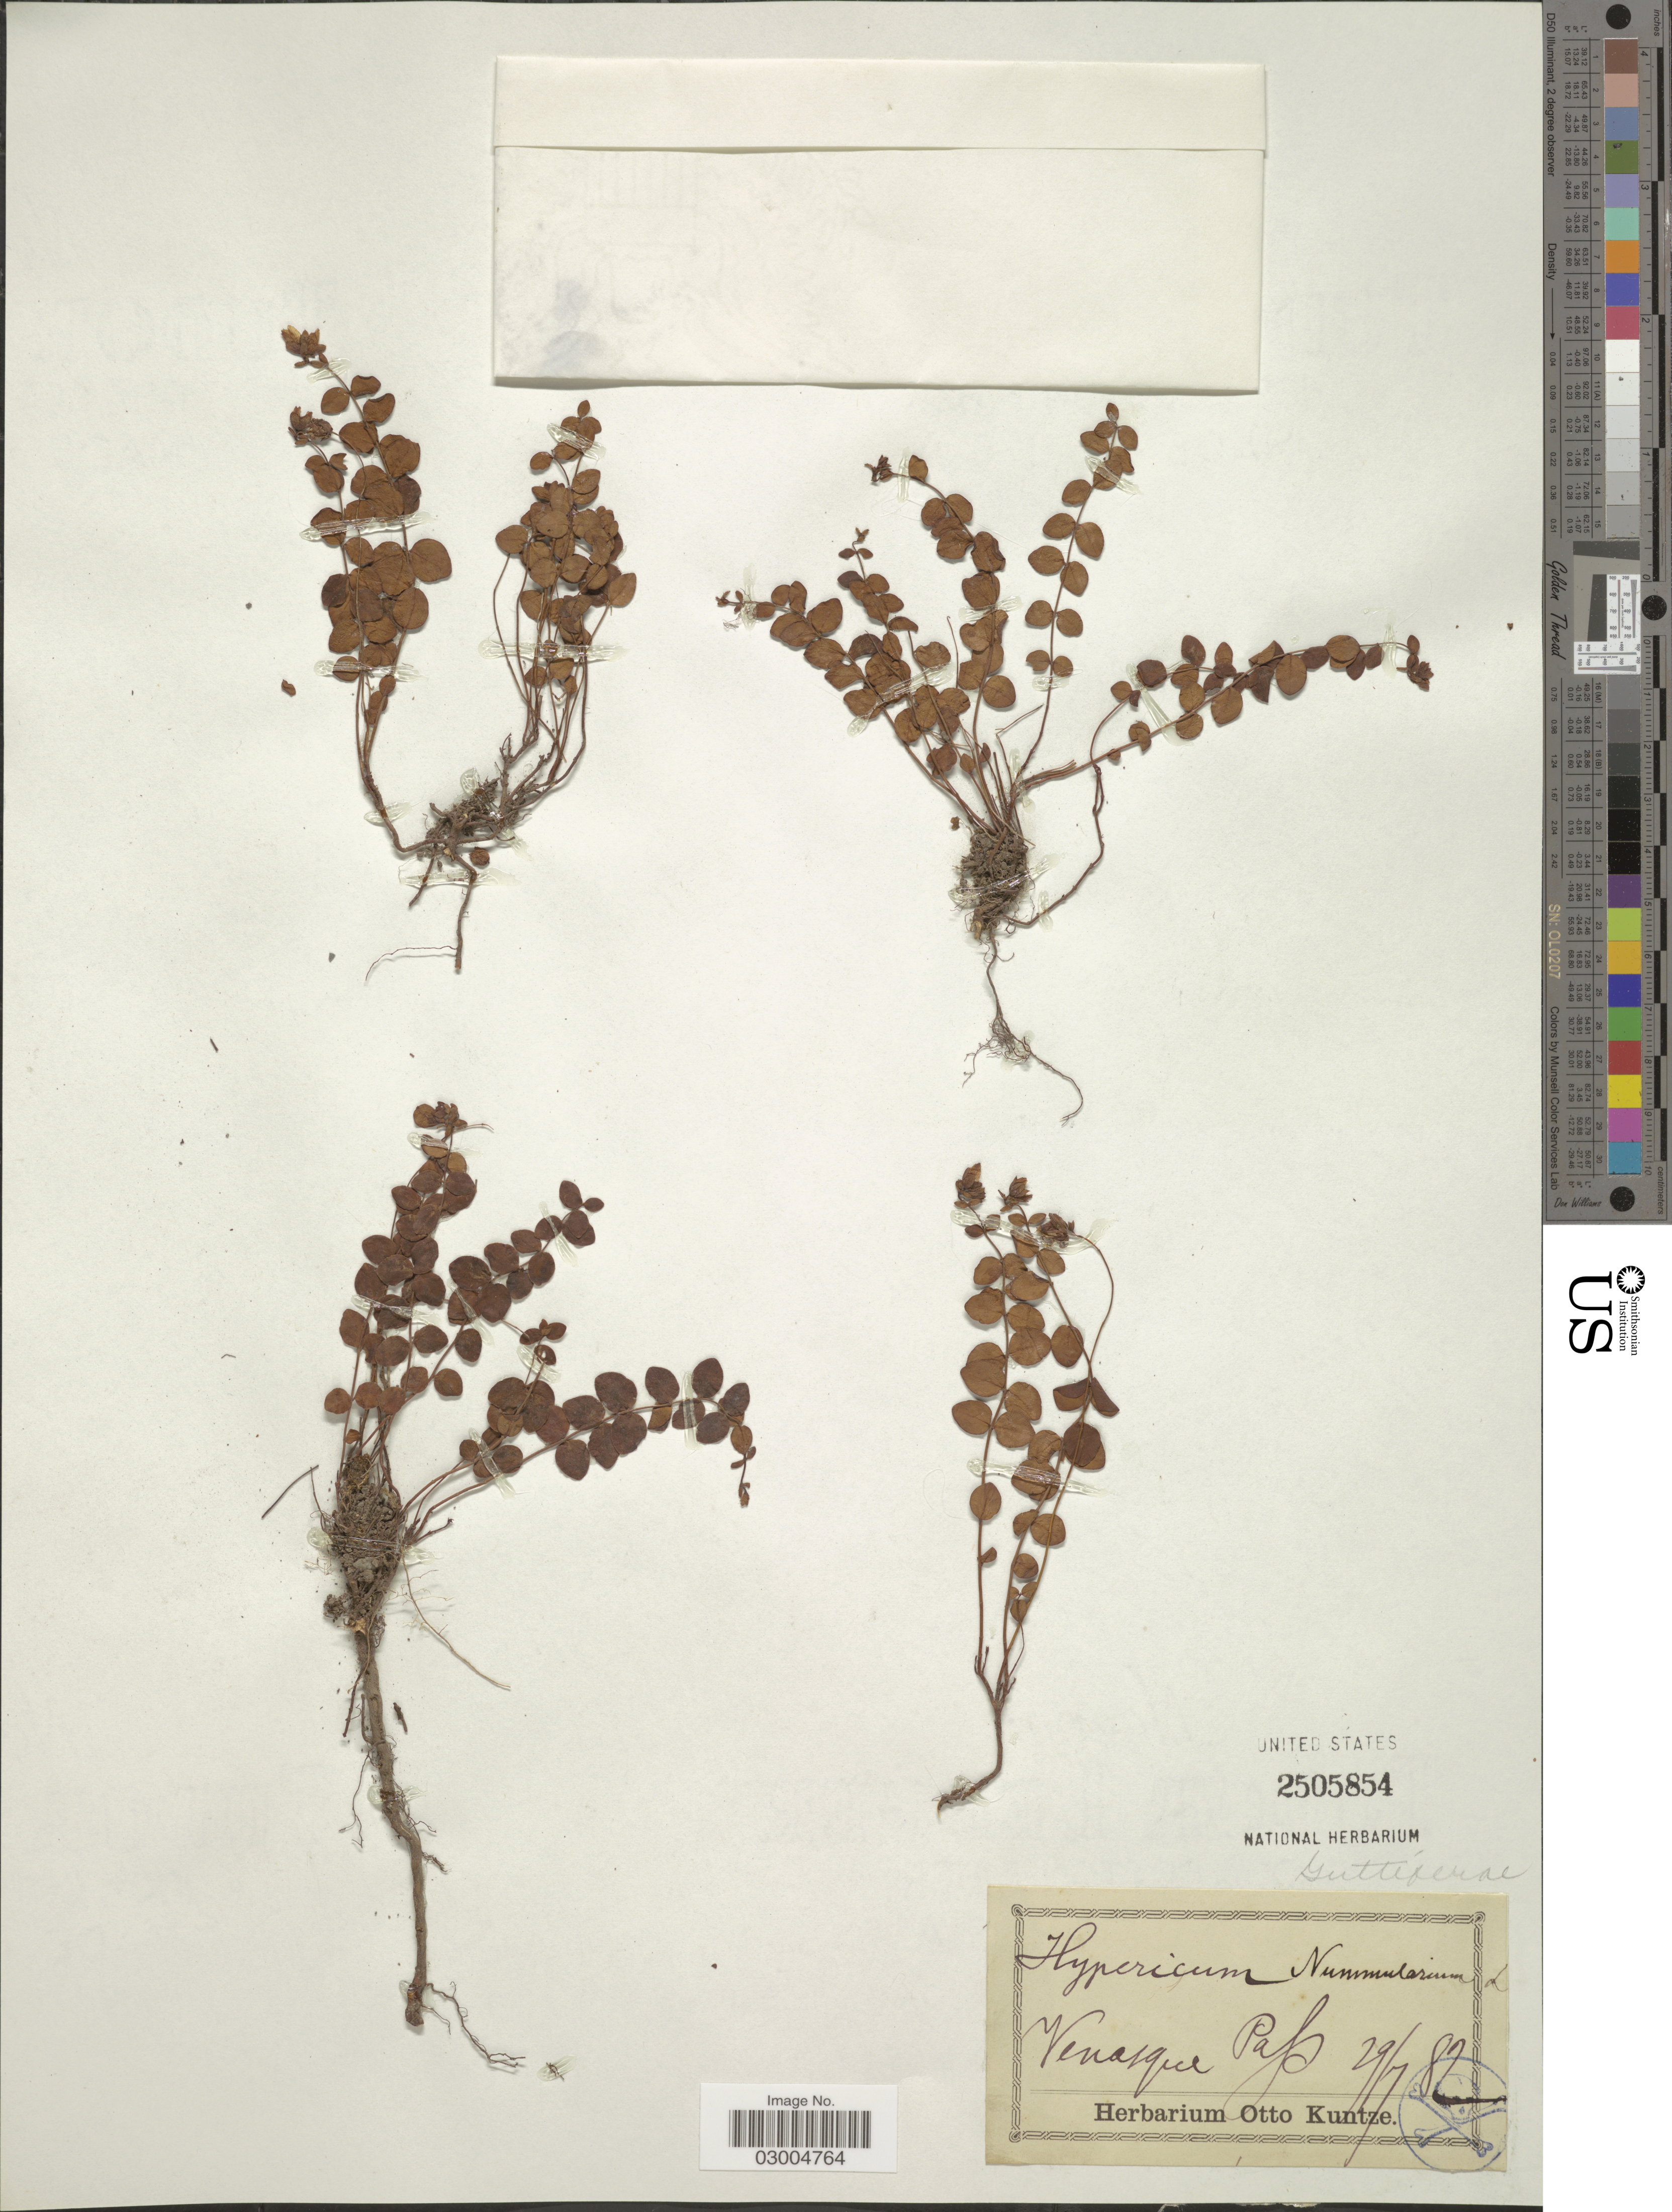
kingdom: Plantae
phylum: Tracheophyta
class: Magnoliopsida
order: Malpighiales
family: Hypericaceae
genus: Hypericum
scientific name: Hypericum nummularium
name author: L.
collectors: ex herb. Otto Kuntze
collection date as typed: Transcribed d/m/y: 29/7/82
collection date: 1882-07-29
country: France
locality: Venasque Pass.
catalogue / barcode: US 2505854